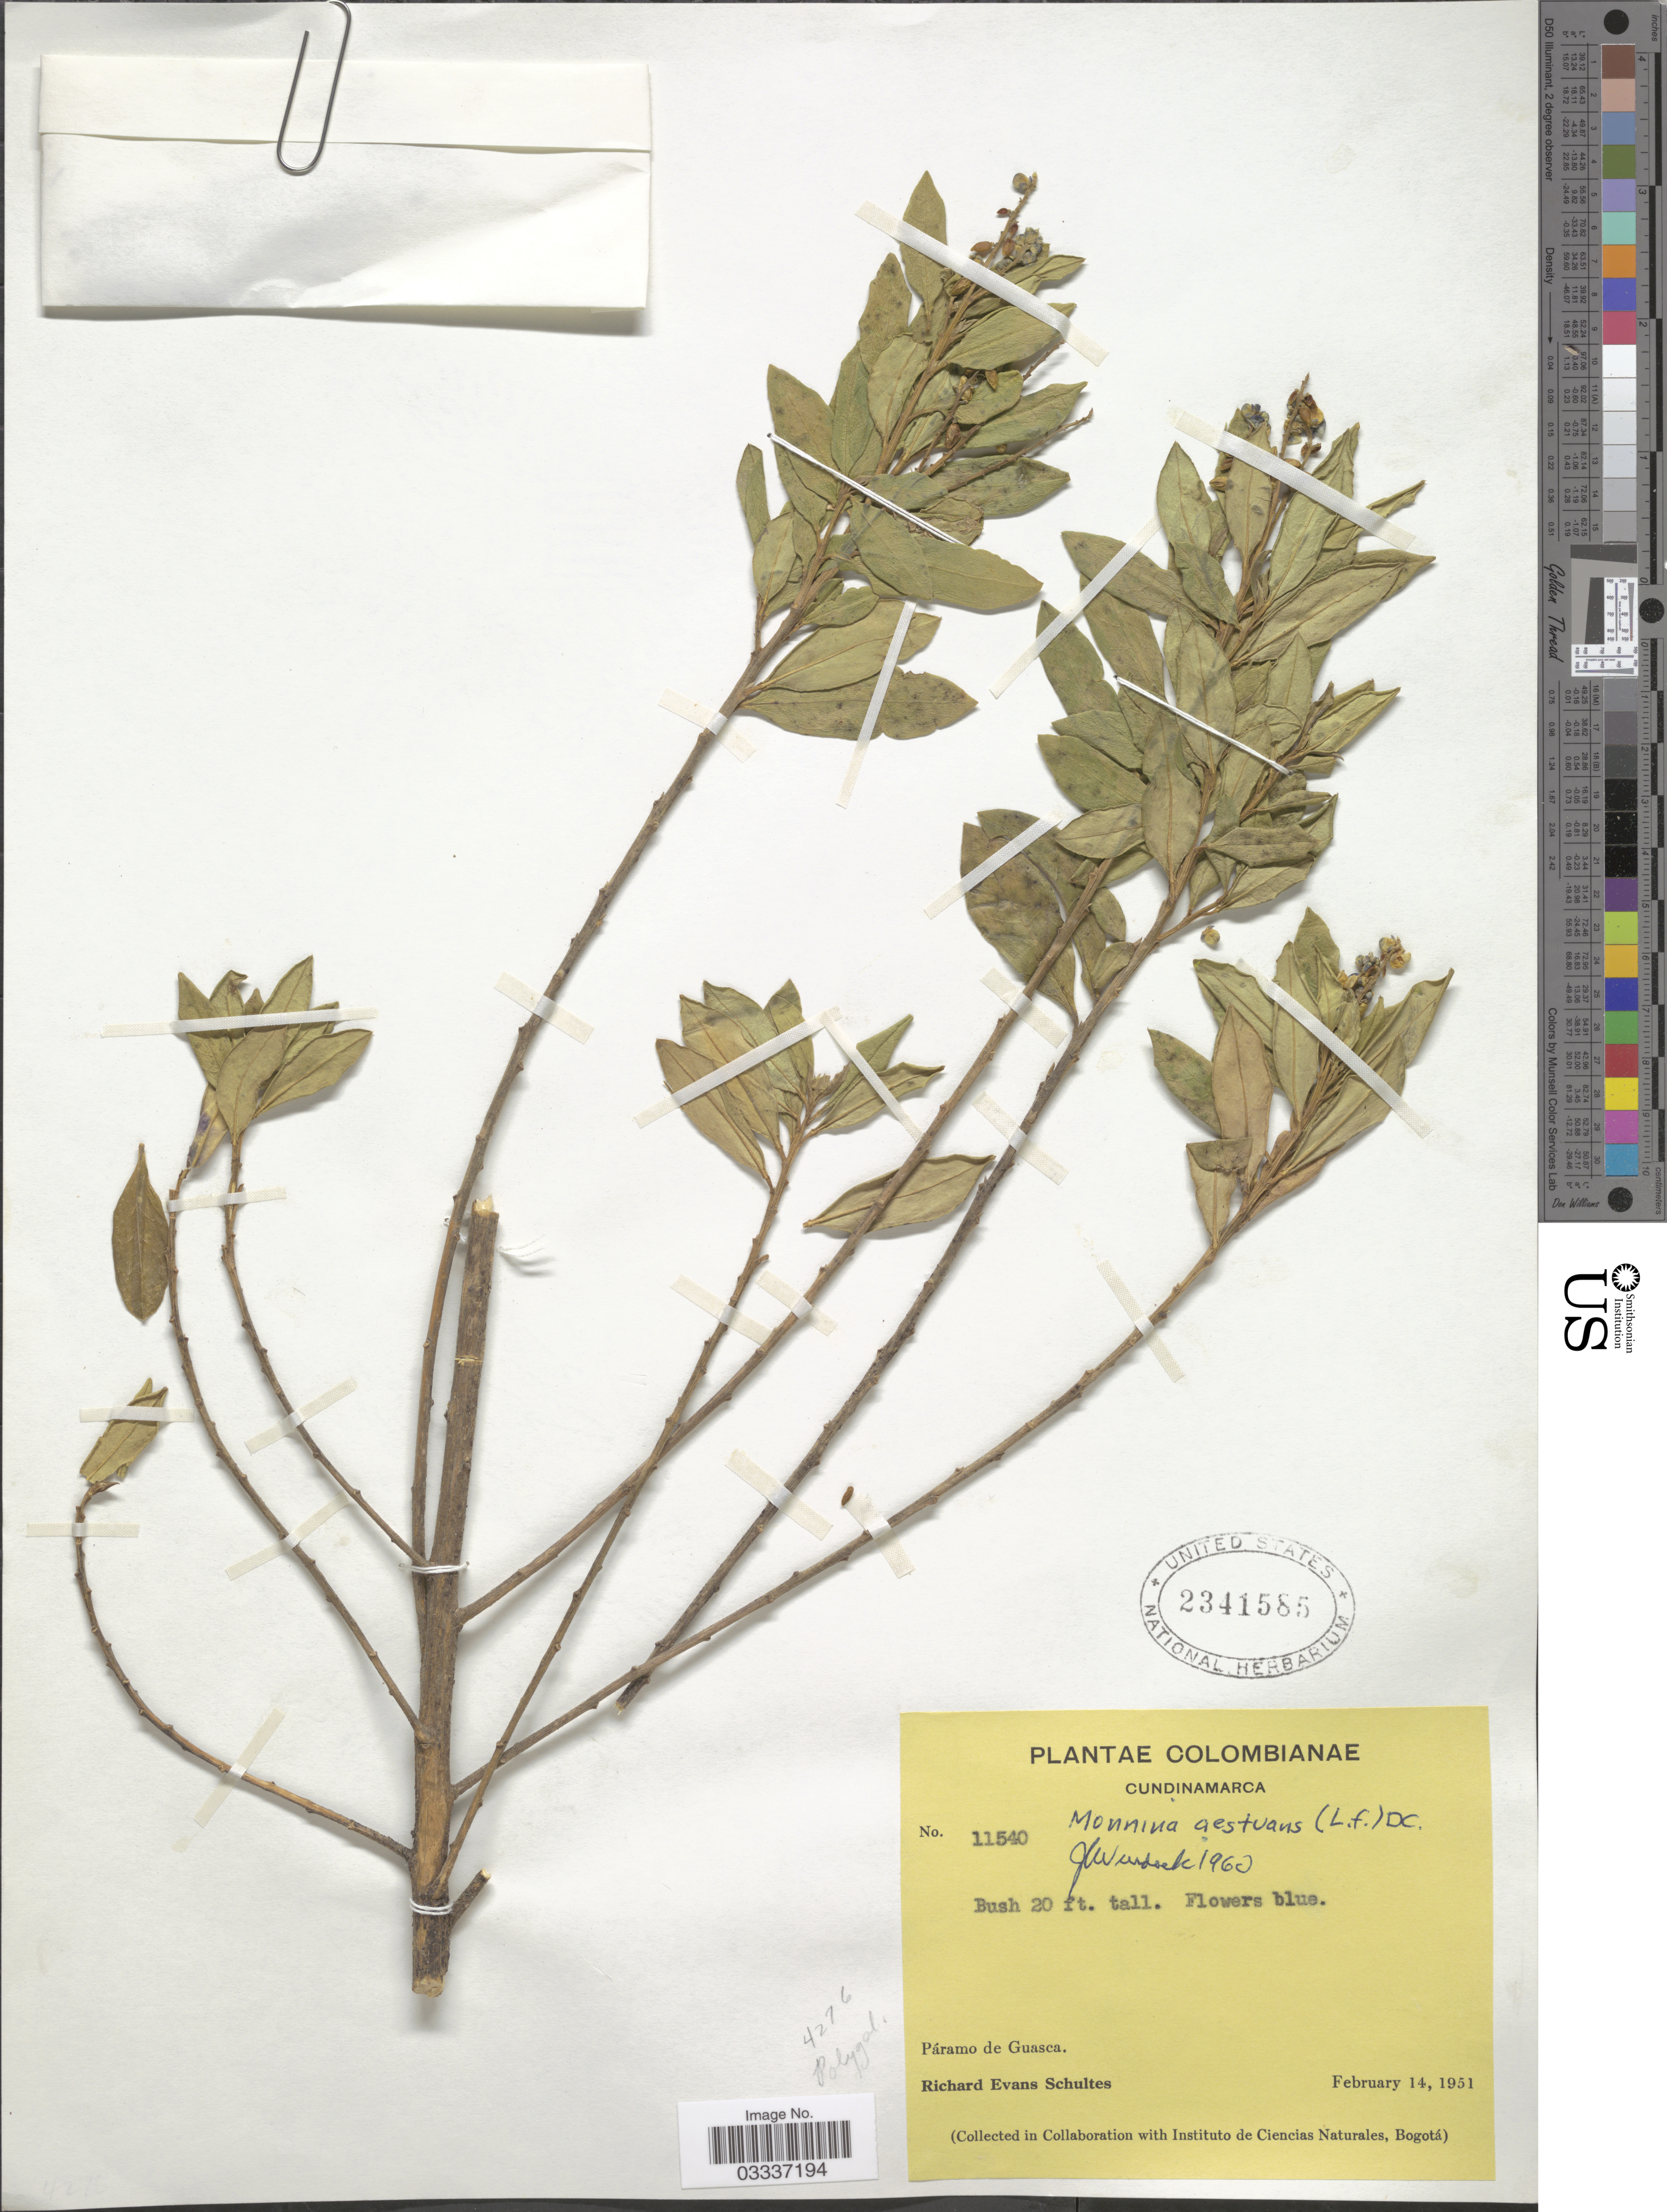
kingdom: Plantae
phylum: Tracheophyta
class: Magnoliopsida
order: Fabales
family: Polygalaceae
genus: Monnina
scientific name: Monnina aestuans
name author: (L. f.) DC.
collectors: R. E. Schultes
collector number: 11540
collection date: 1951-02-14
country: Colombia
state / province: Cundinamarca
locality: Páramo de Guasca.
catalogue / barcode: US 2341585